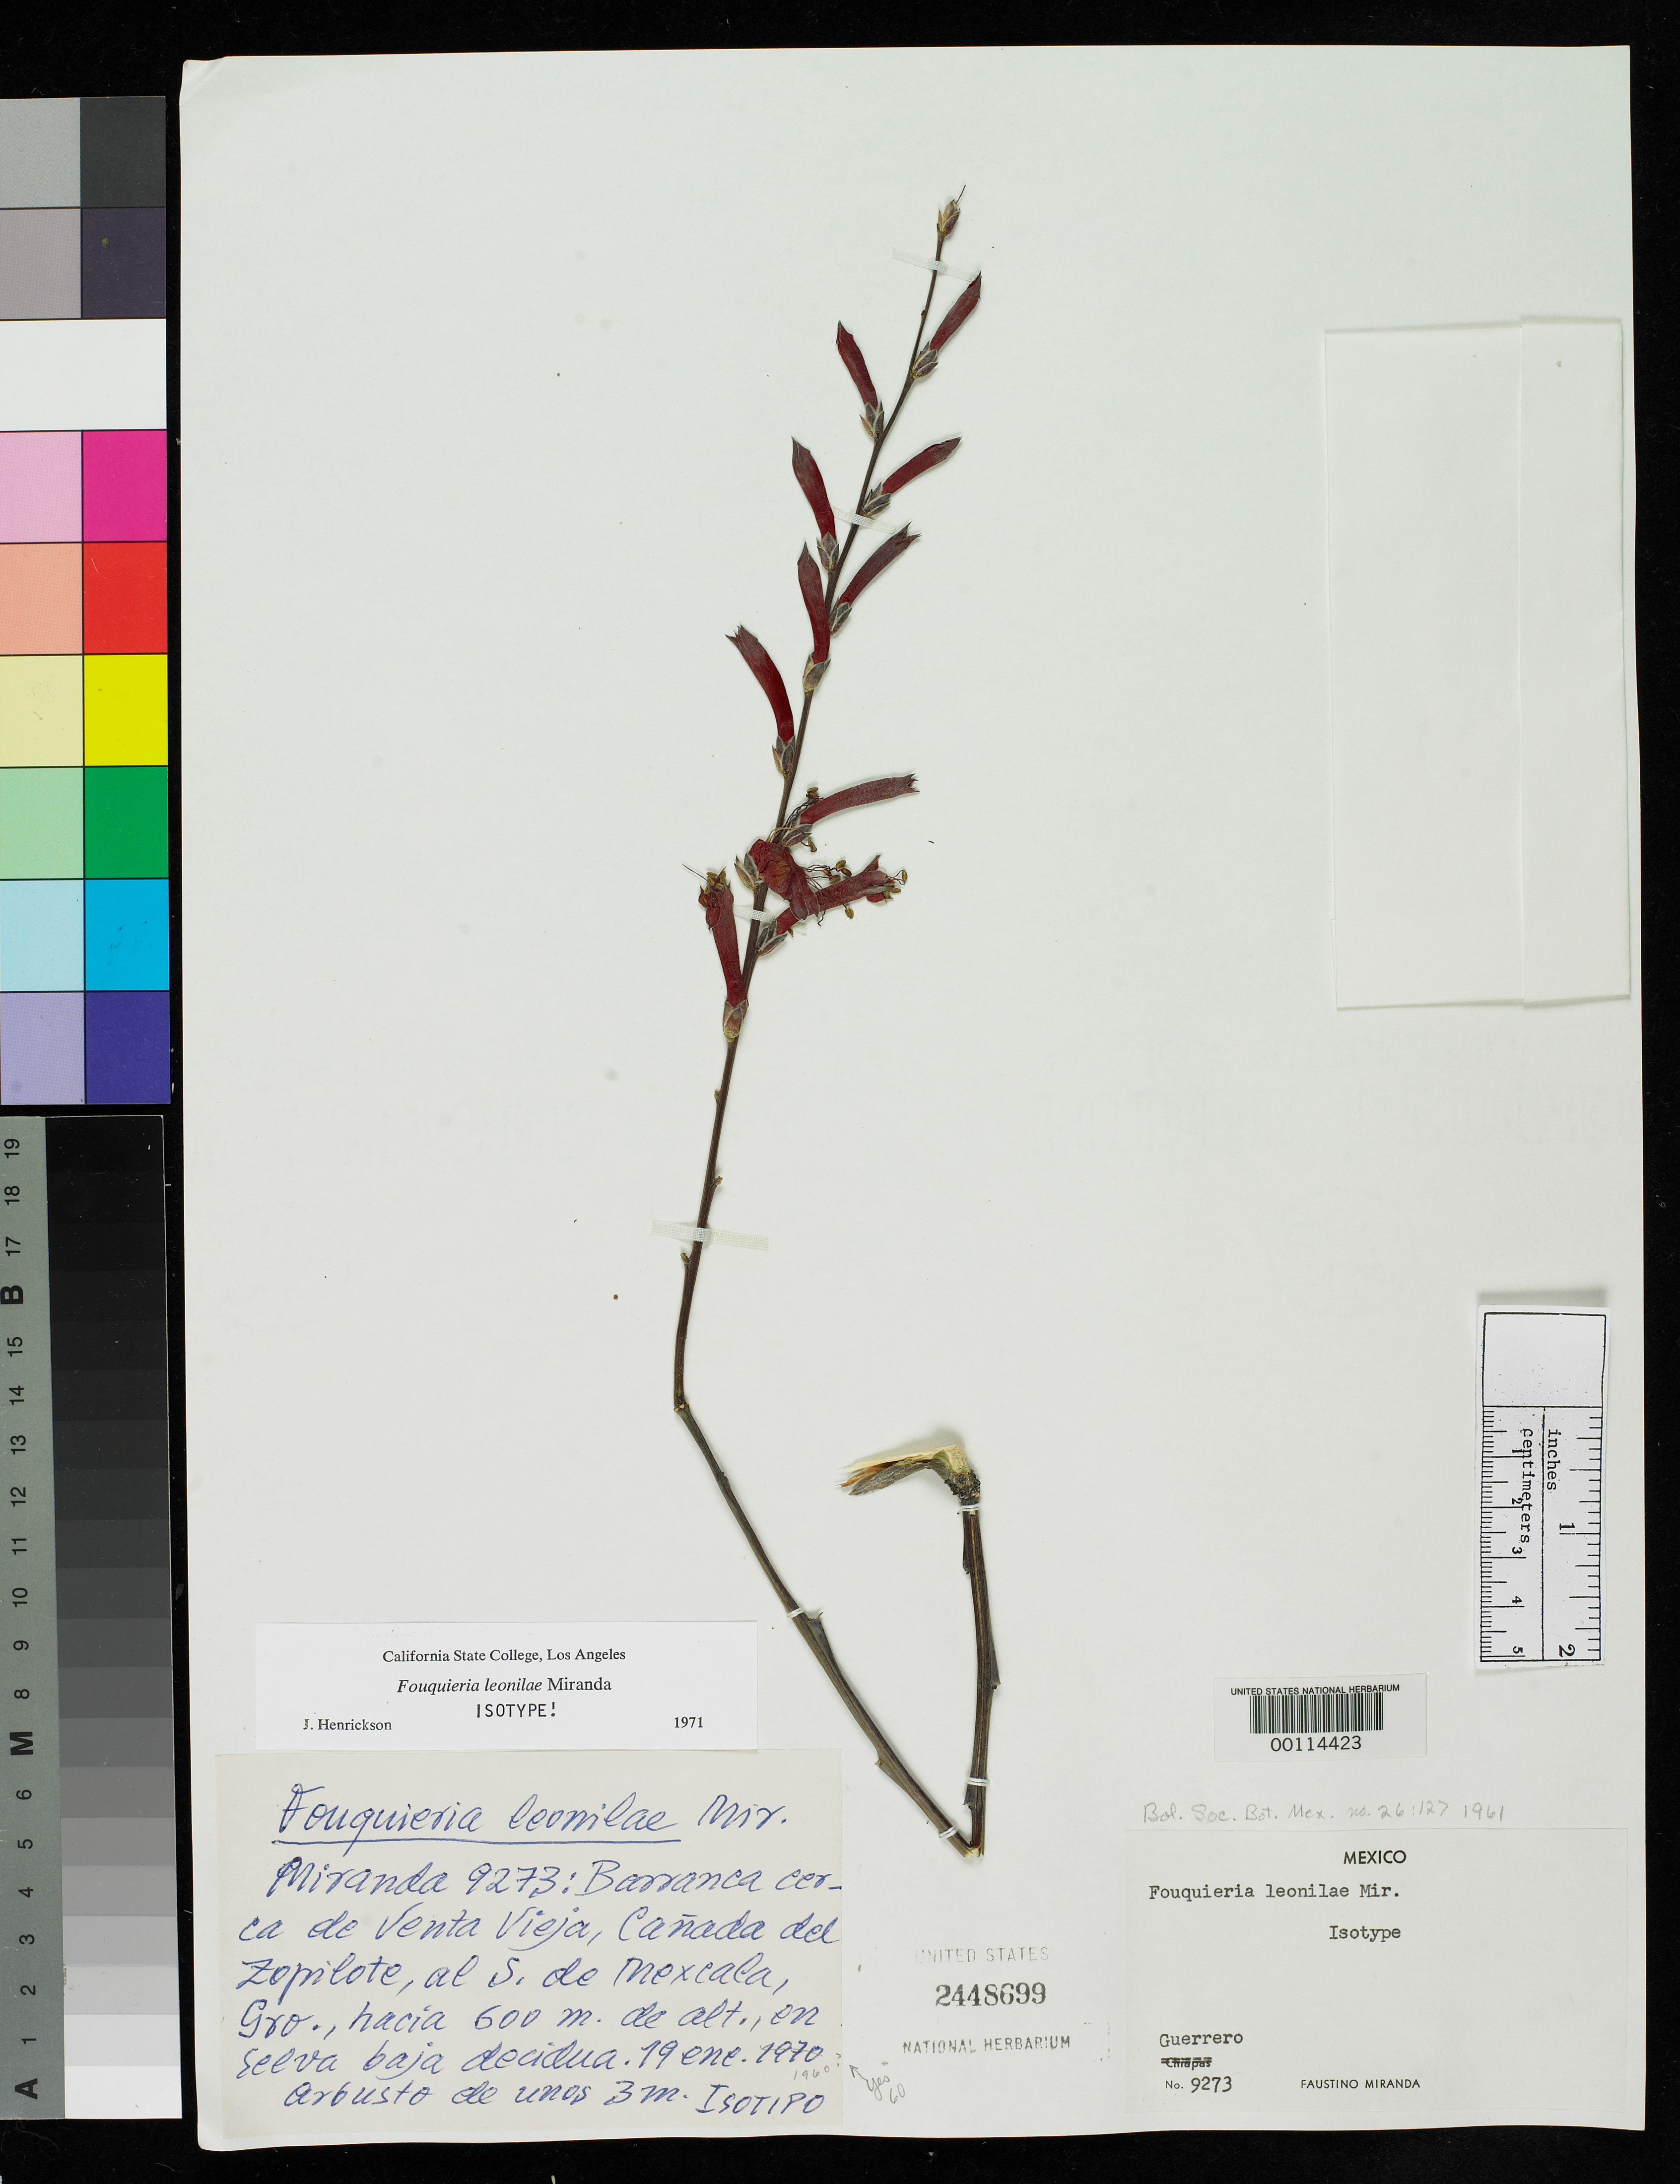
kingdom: Plantae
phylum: Tracheophyta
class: Magnoliopsida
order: Ericales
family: Fouquieriaceae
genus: Fouquieria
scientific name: Fouquieria leonilae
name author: Miranda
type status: Isotype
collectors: F. Miranda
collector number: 9273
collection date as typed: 19 Jan 1960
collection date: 1960-01-19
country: Mexico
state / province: Guerrero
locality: Barranca cerca de Venta Viejo, Canada del Zopilote, S de Mexicala.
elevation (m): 600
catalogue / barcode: US 2448699